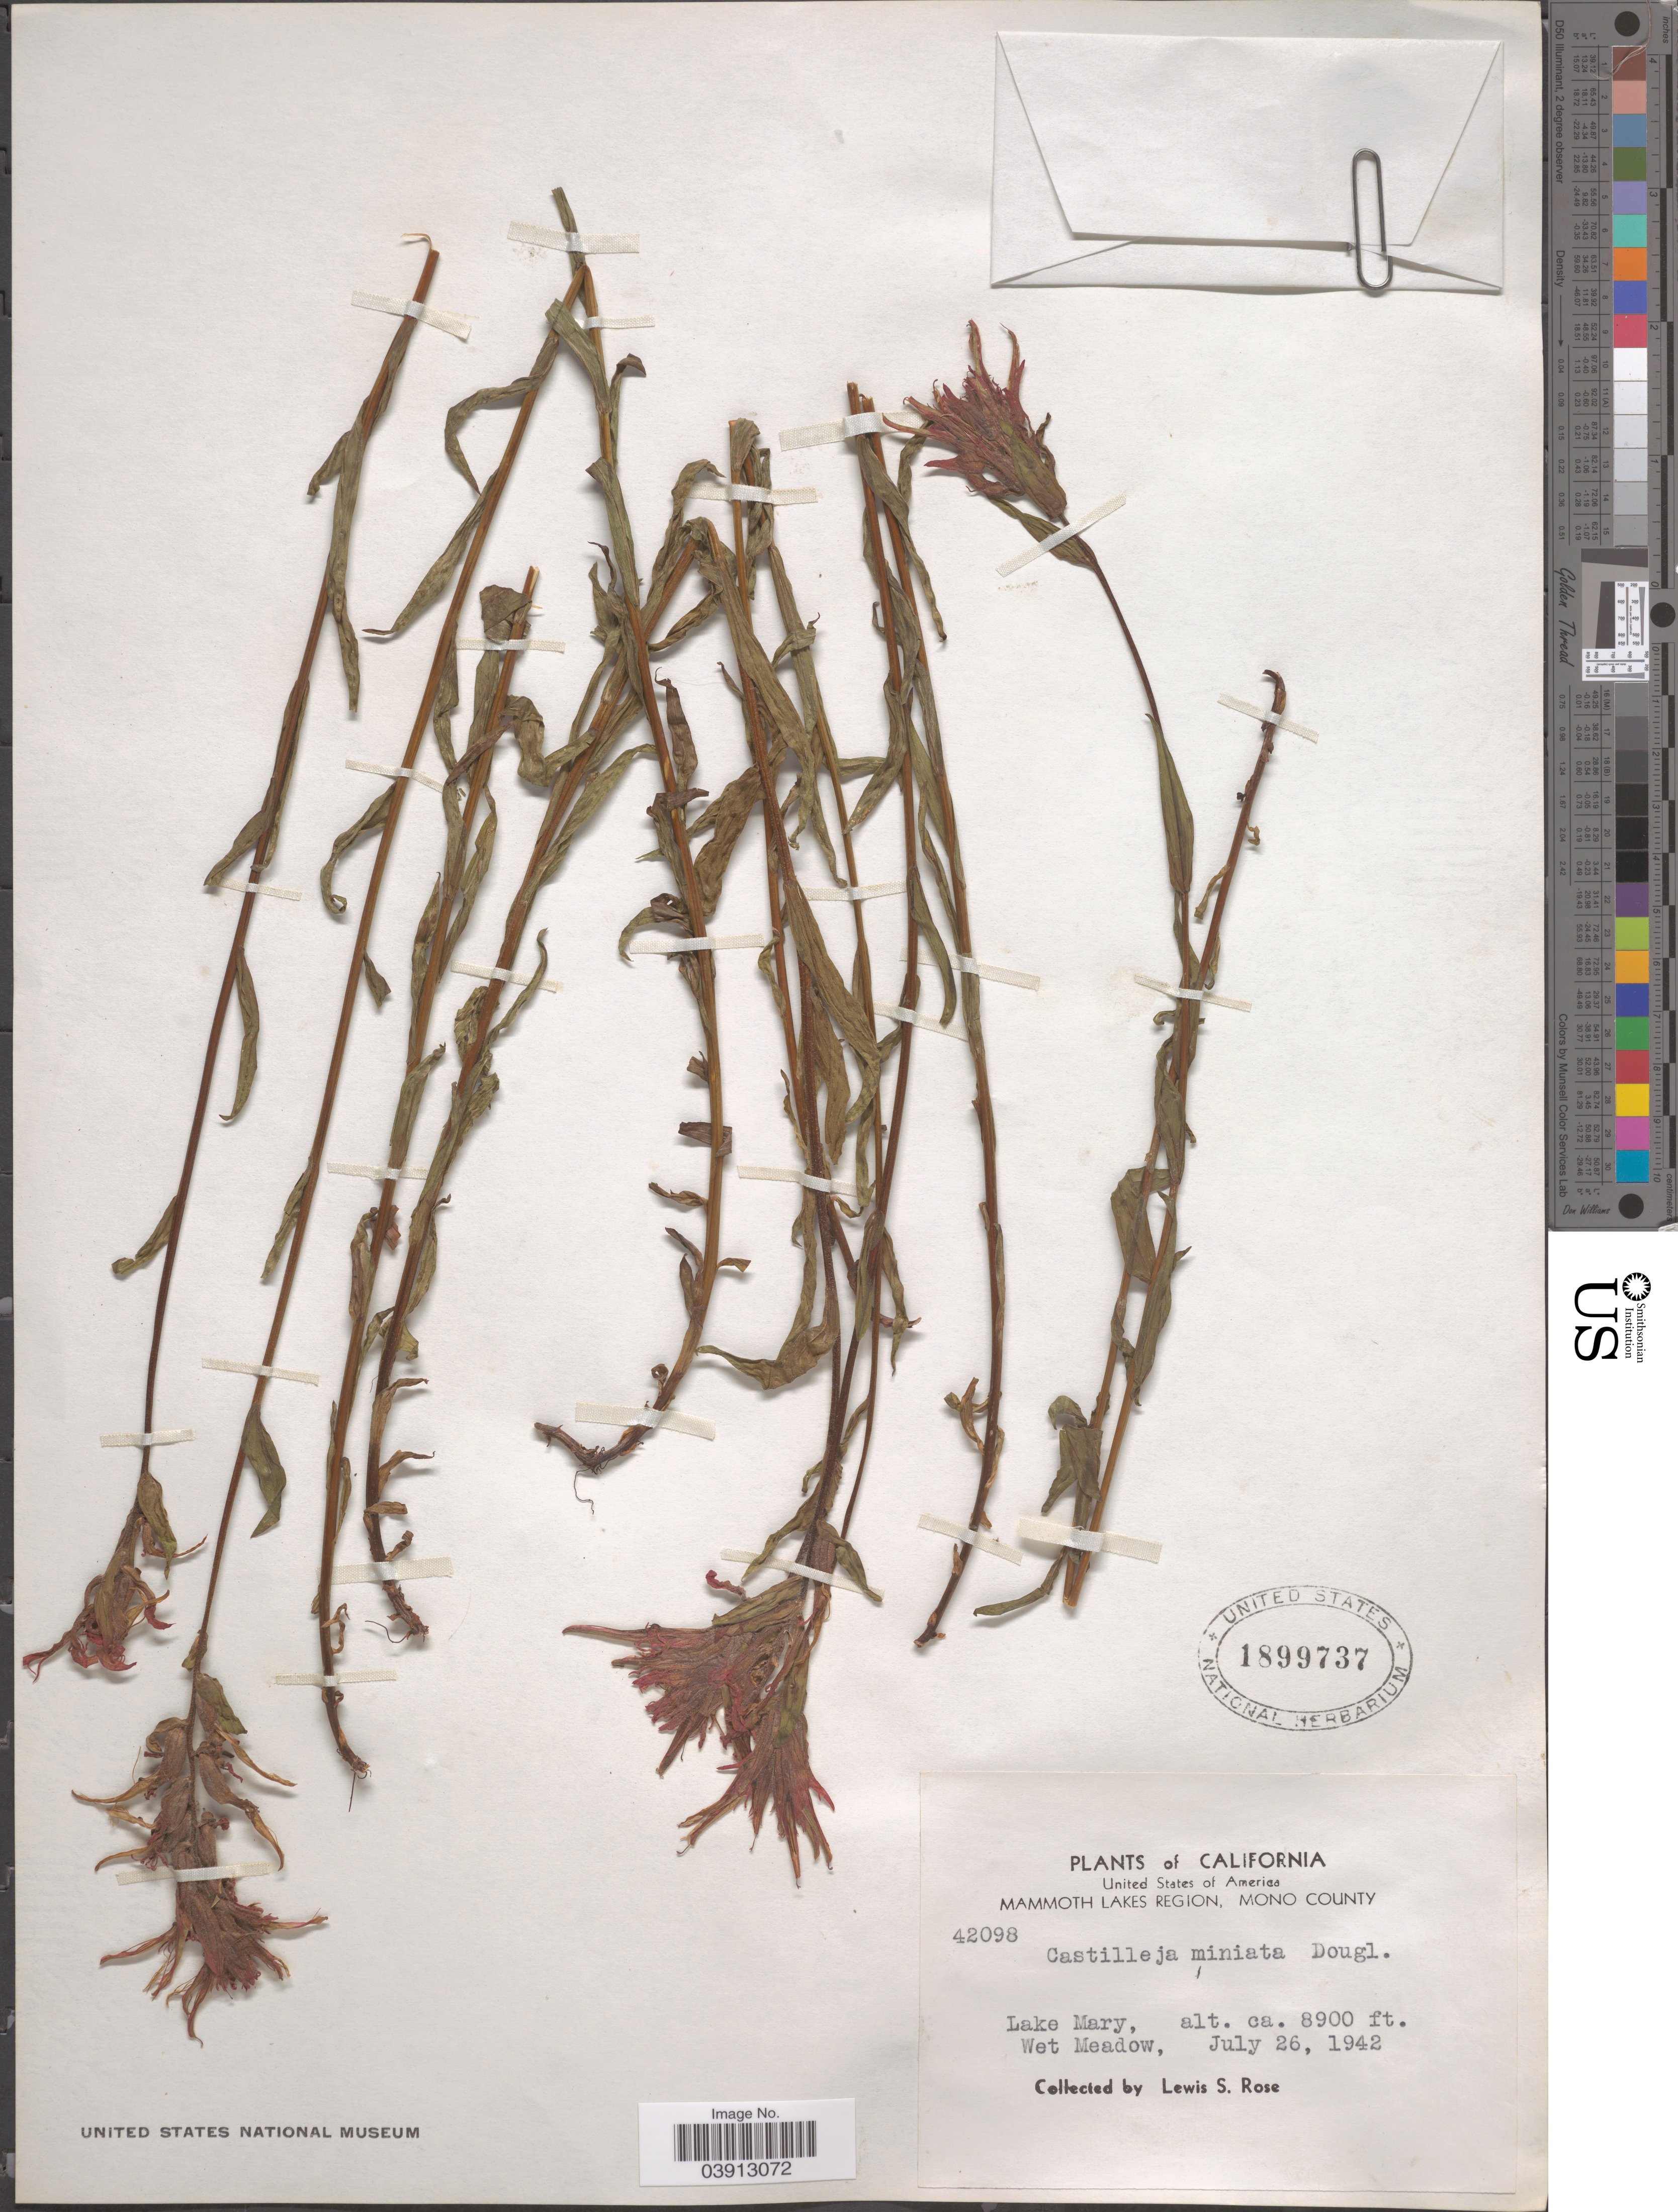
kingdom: Plantae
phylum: Tracheophyta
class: Magnoliopsida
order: Lamiales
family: Orobanchaceae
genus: Castilleja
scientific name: Castilleja miniata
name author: Douglas ex Hook.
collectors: L. S. Rose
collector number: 42098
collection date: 1942-07-26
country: United States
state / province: California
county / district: Mono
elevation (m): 2713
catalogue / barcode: US 1899737